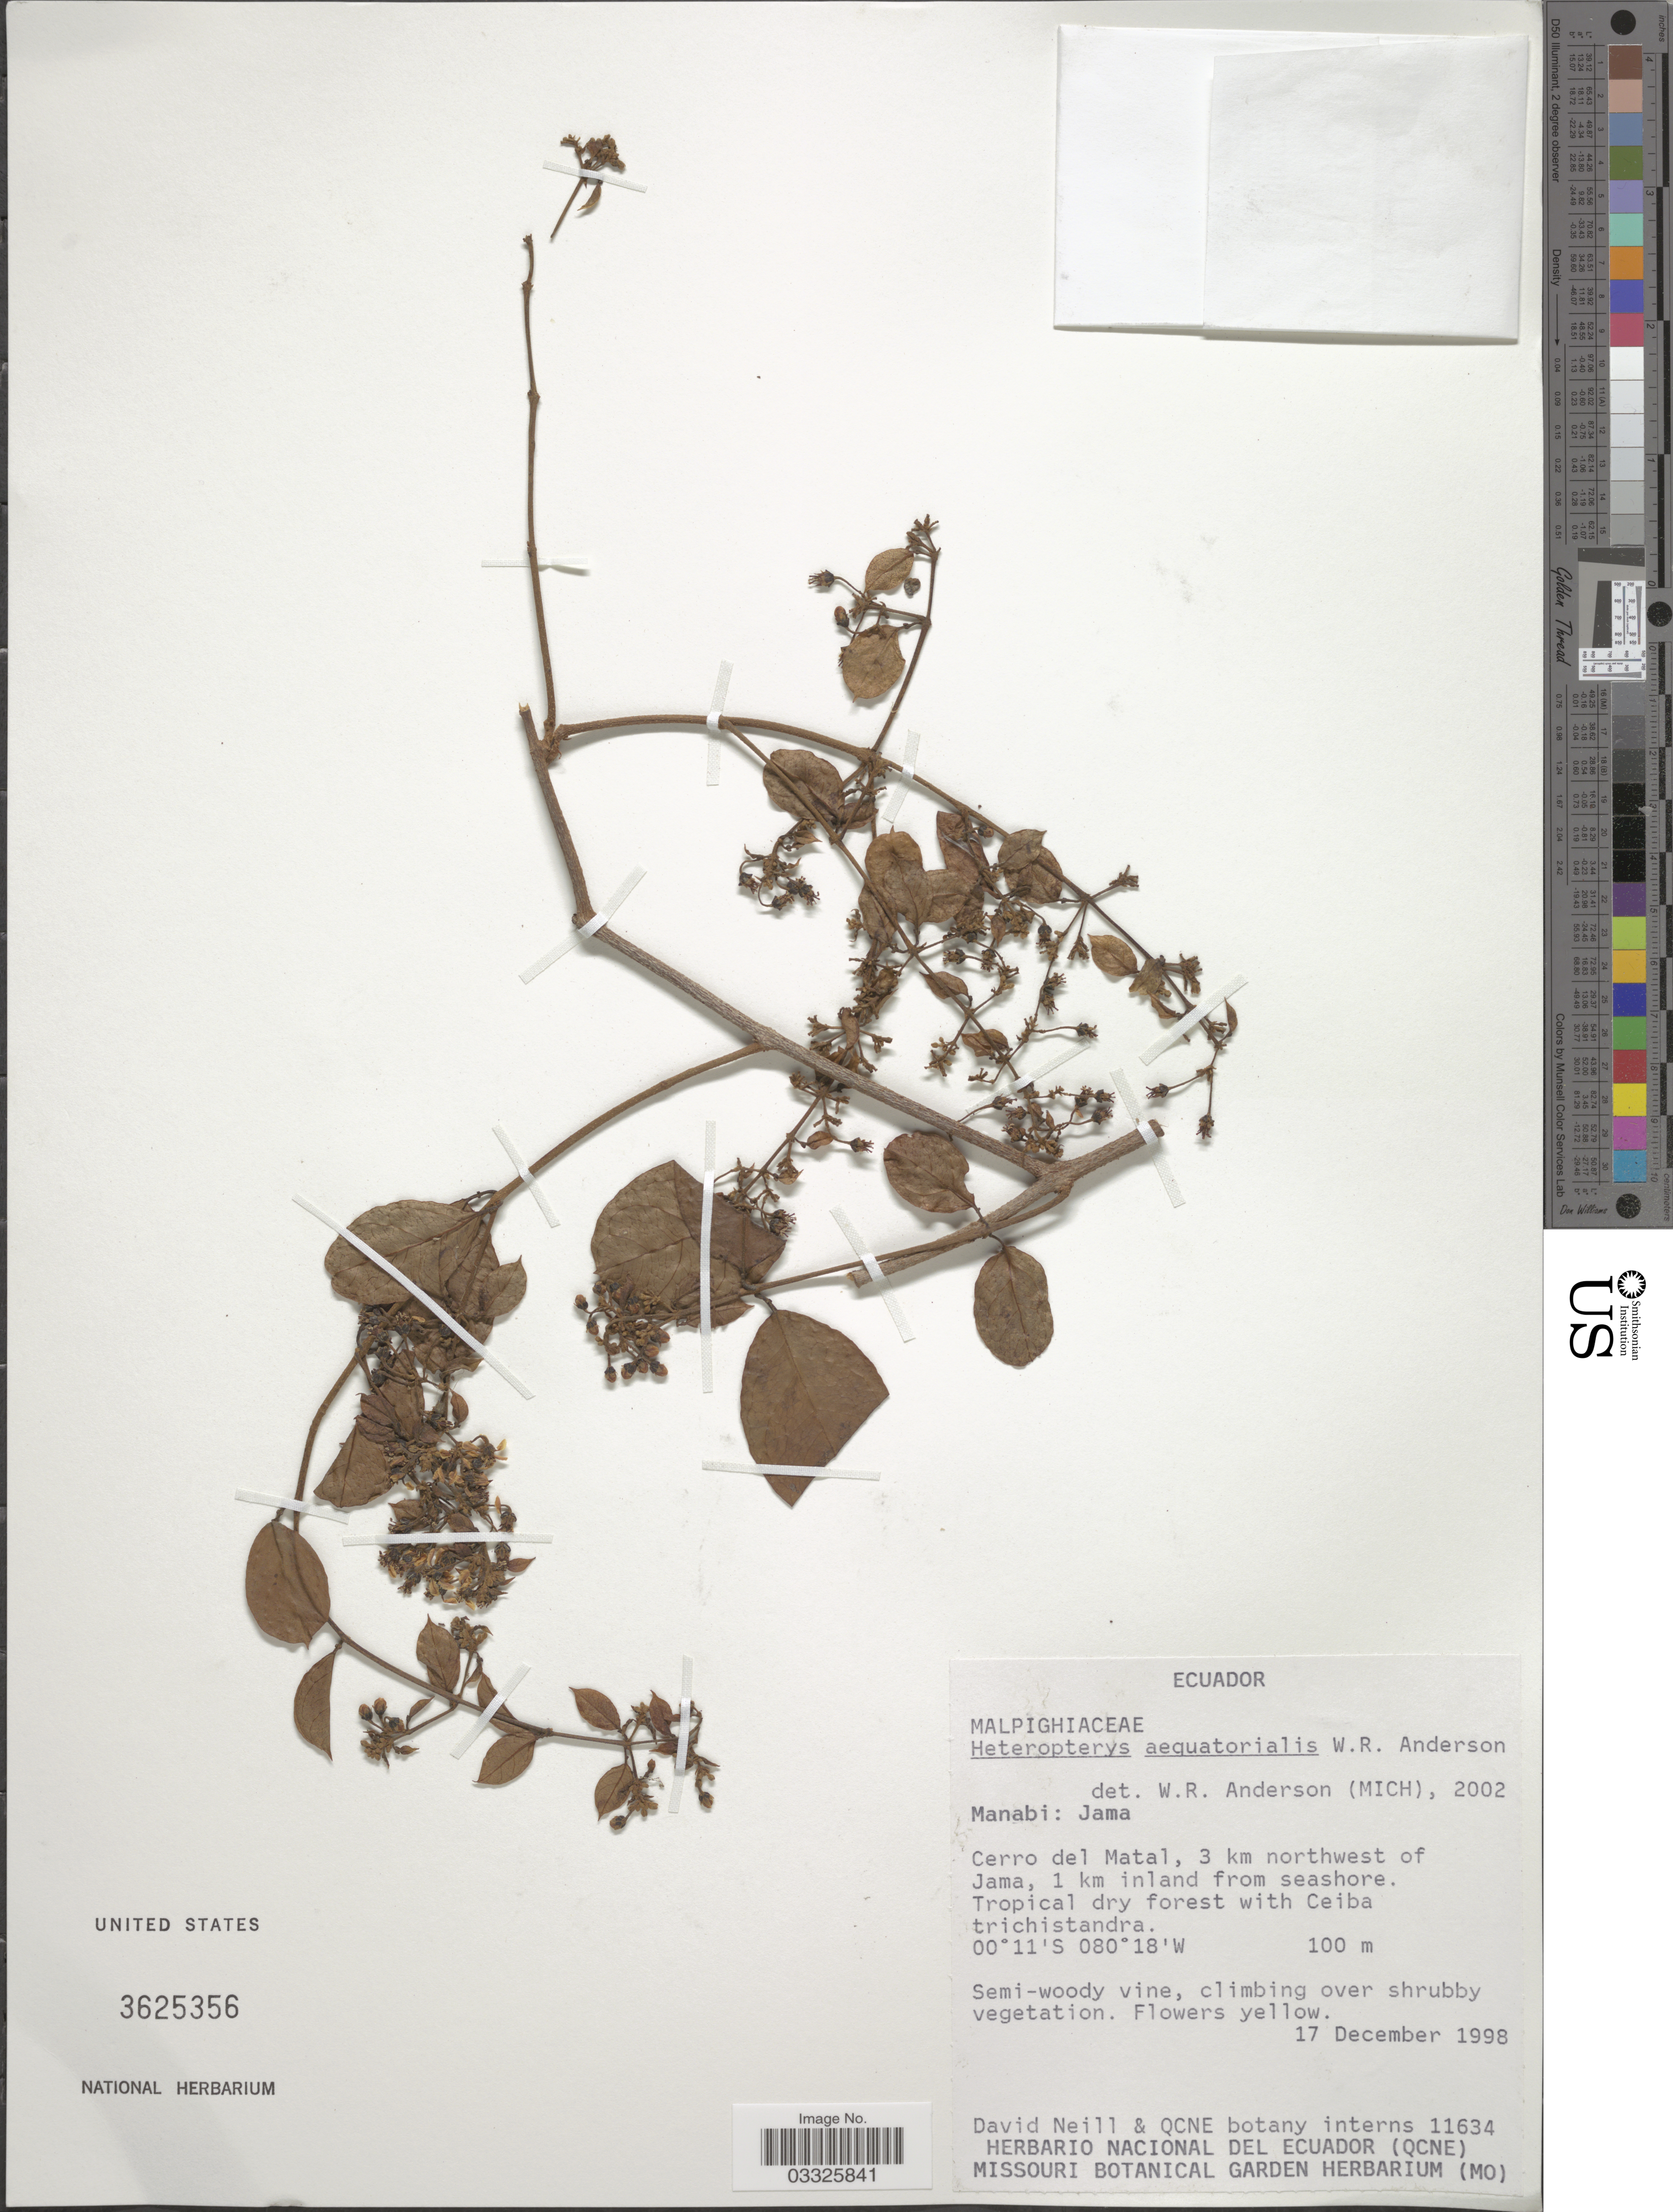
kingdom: Plantae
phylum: Tracheophyta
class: Magnoliopsida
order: Malpighiales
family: Malpighiaceae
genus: Heteropterys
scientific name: Heteropterys aequatorialis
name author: W.R. Anderson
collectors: D. Neill & QCNE botany interns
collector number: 11634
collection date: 1998-12-17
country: Ecuador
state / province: Manabí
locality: Jama. Cerro del Matal, 3 km northwest of Jama, 1 km inland from seashore.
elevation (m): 100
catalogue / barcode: US 3625356